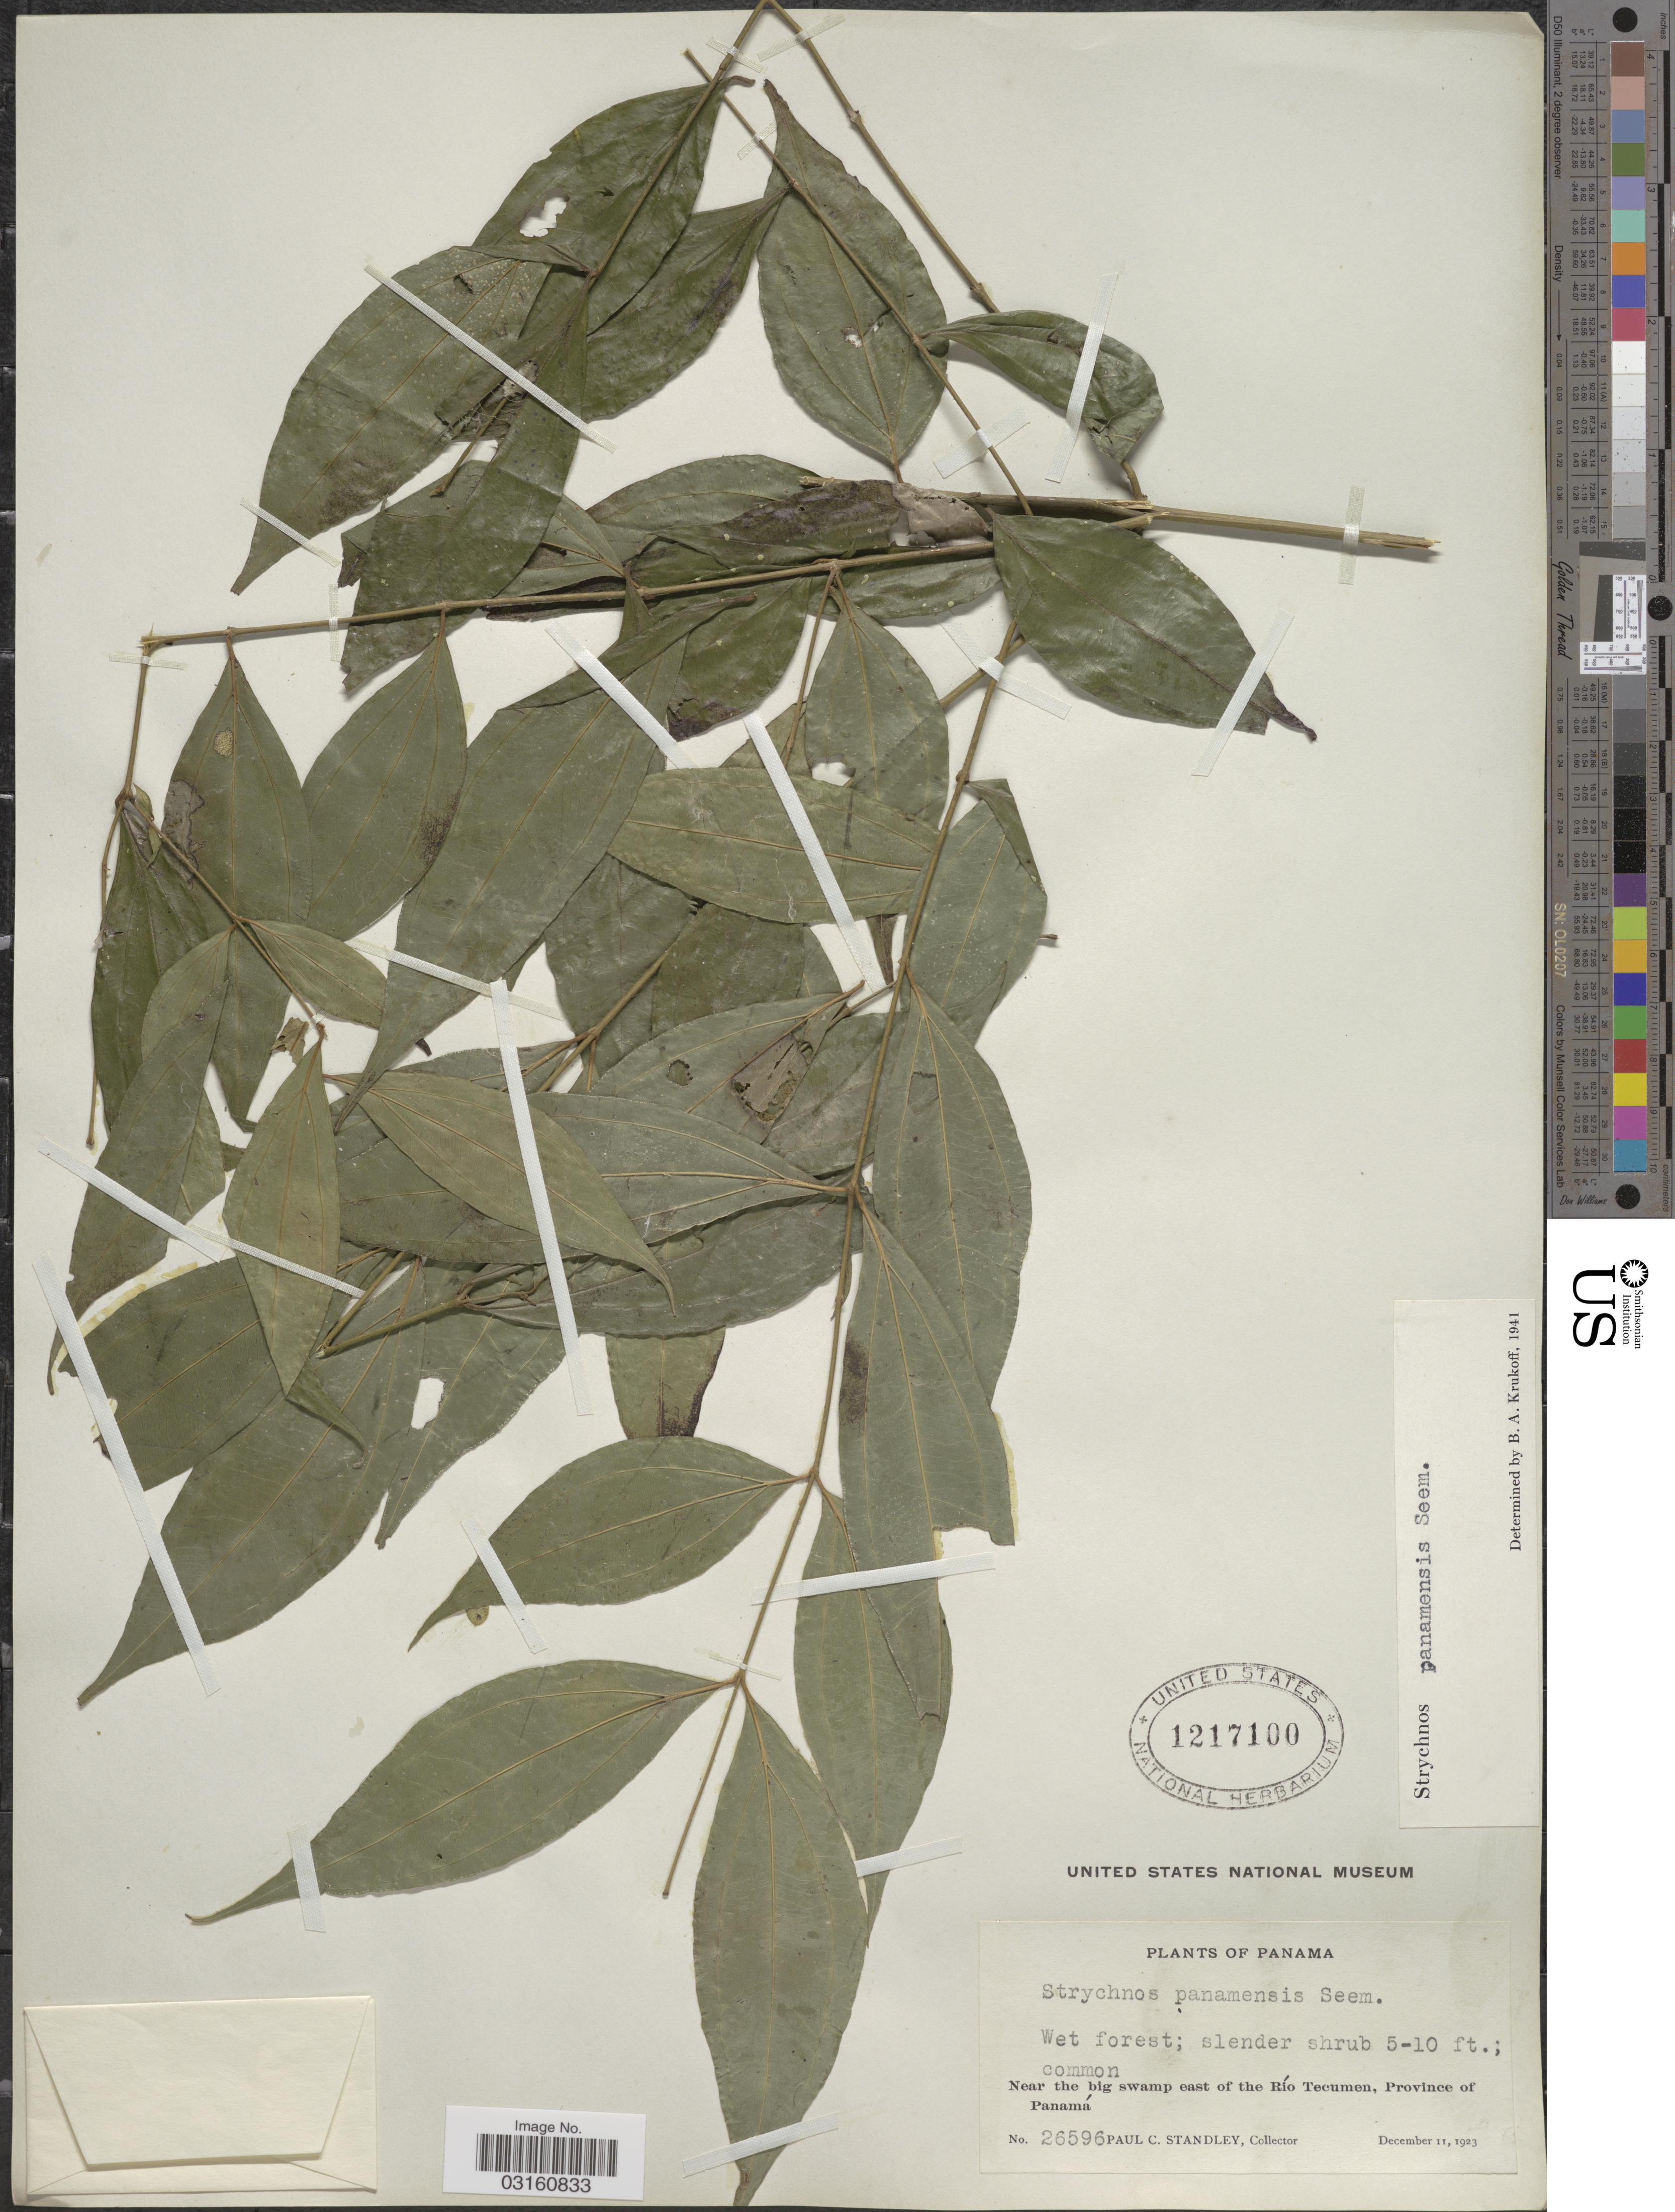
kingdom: Plantae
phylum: Tracheophyta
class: Magnoliopsida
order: Gentianales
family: Loganiaceae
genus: Strychnos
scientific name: Strychnos panamensis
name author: Seem.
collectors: P. C. Standley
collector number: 26596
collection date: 1923-12-11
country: Panama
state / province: Panamá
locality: Near the big swamp east of the Río Tecumen.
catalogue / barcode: US 1217100